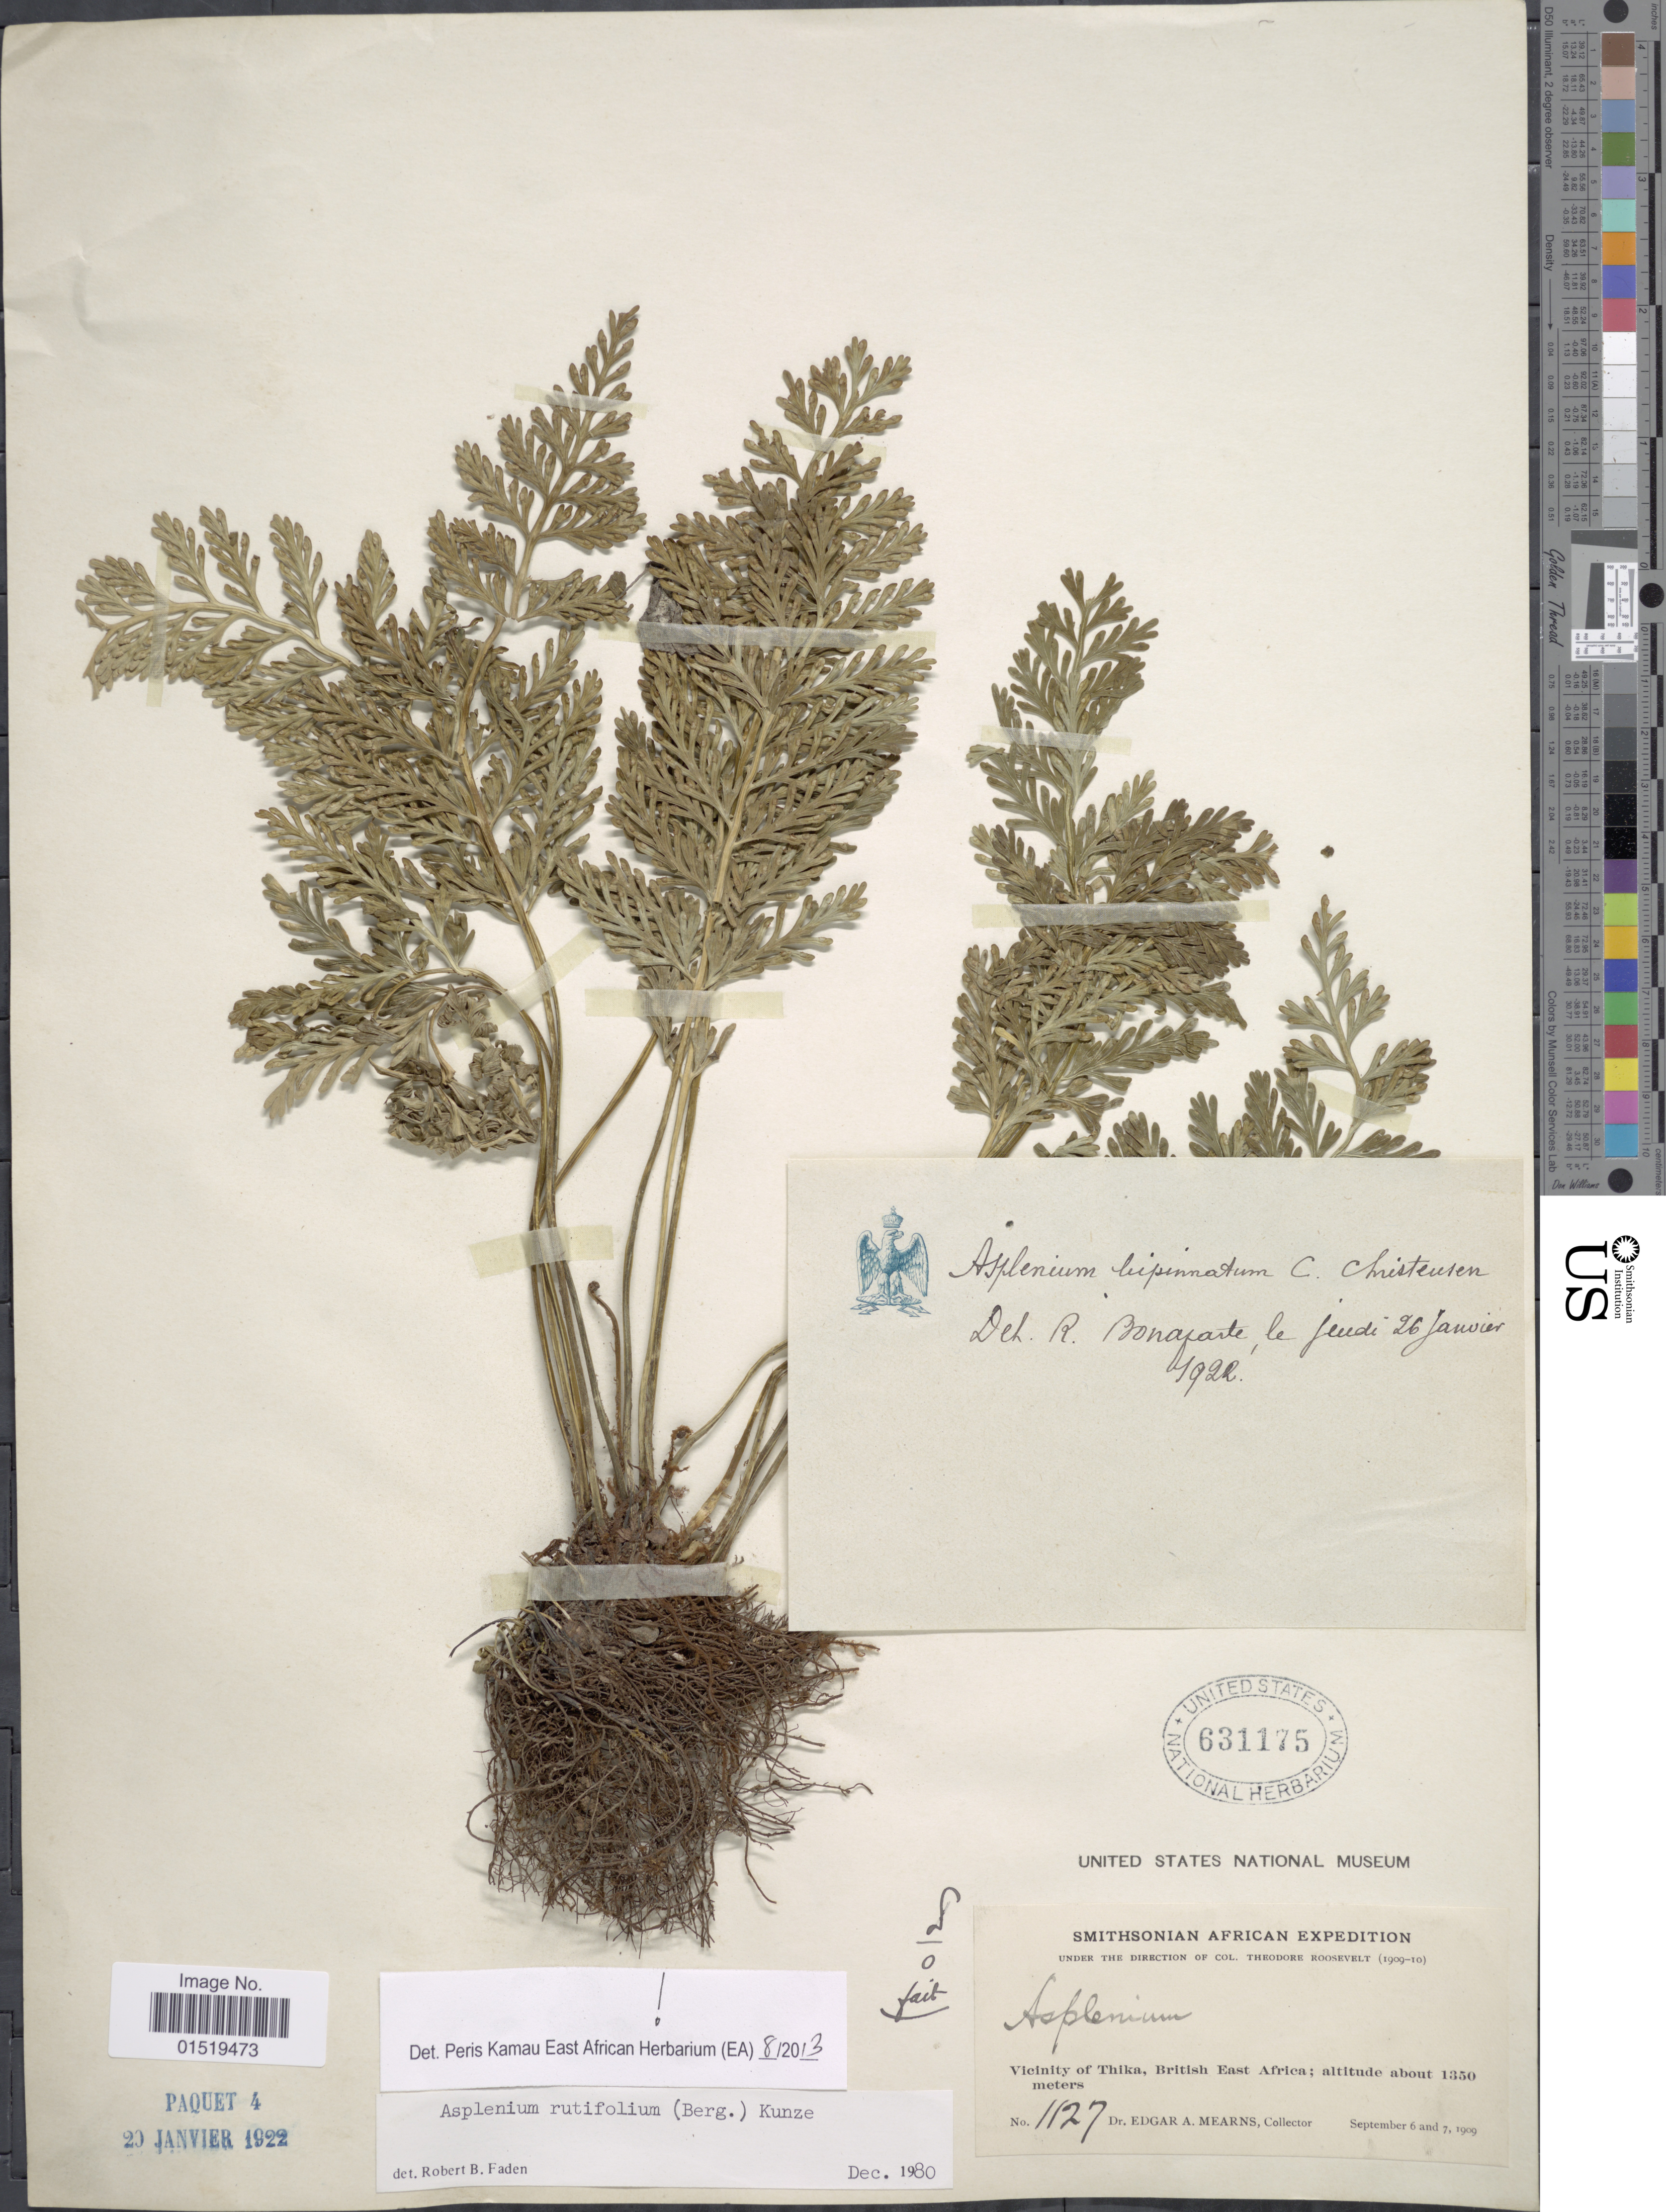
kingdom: Plantae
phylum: Tracheophyta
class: Polypodiopsida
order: Polypodiales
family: Aspleniaceae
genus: Asplenium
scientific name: Asplenium rutifolium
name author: (P.J. Bergius) Kunze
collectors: E. A. Mearns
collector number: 1127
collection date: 1909-09-06/1909-09-07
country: Kenya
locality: Vicinity of Thika, British East Africa.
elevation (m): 1350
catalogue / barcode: US 631175